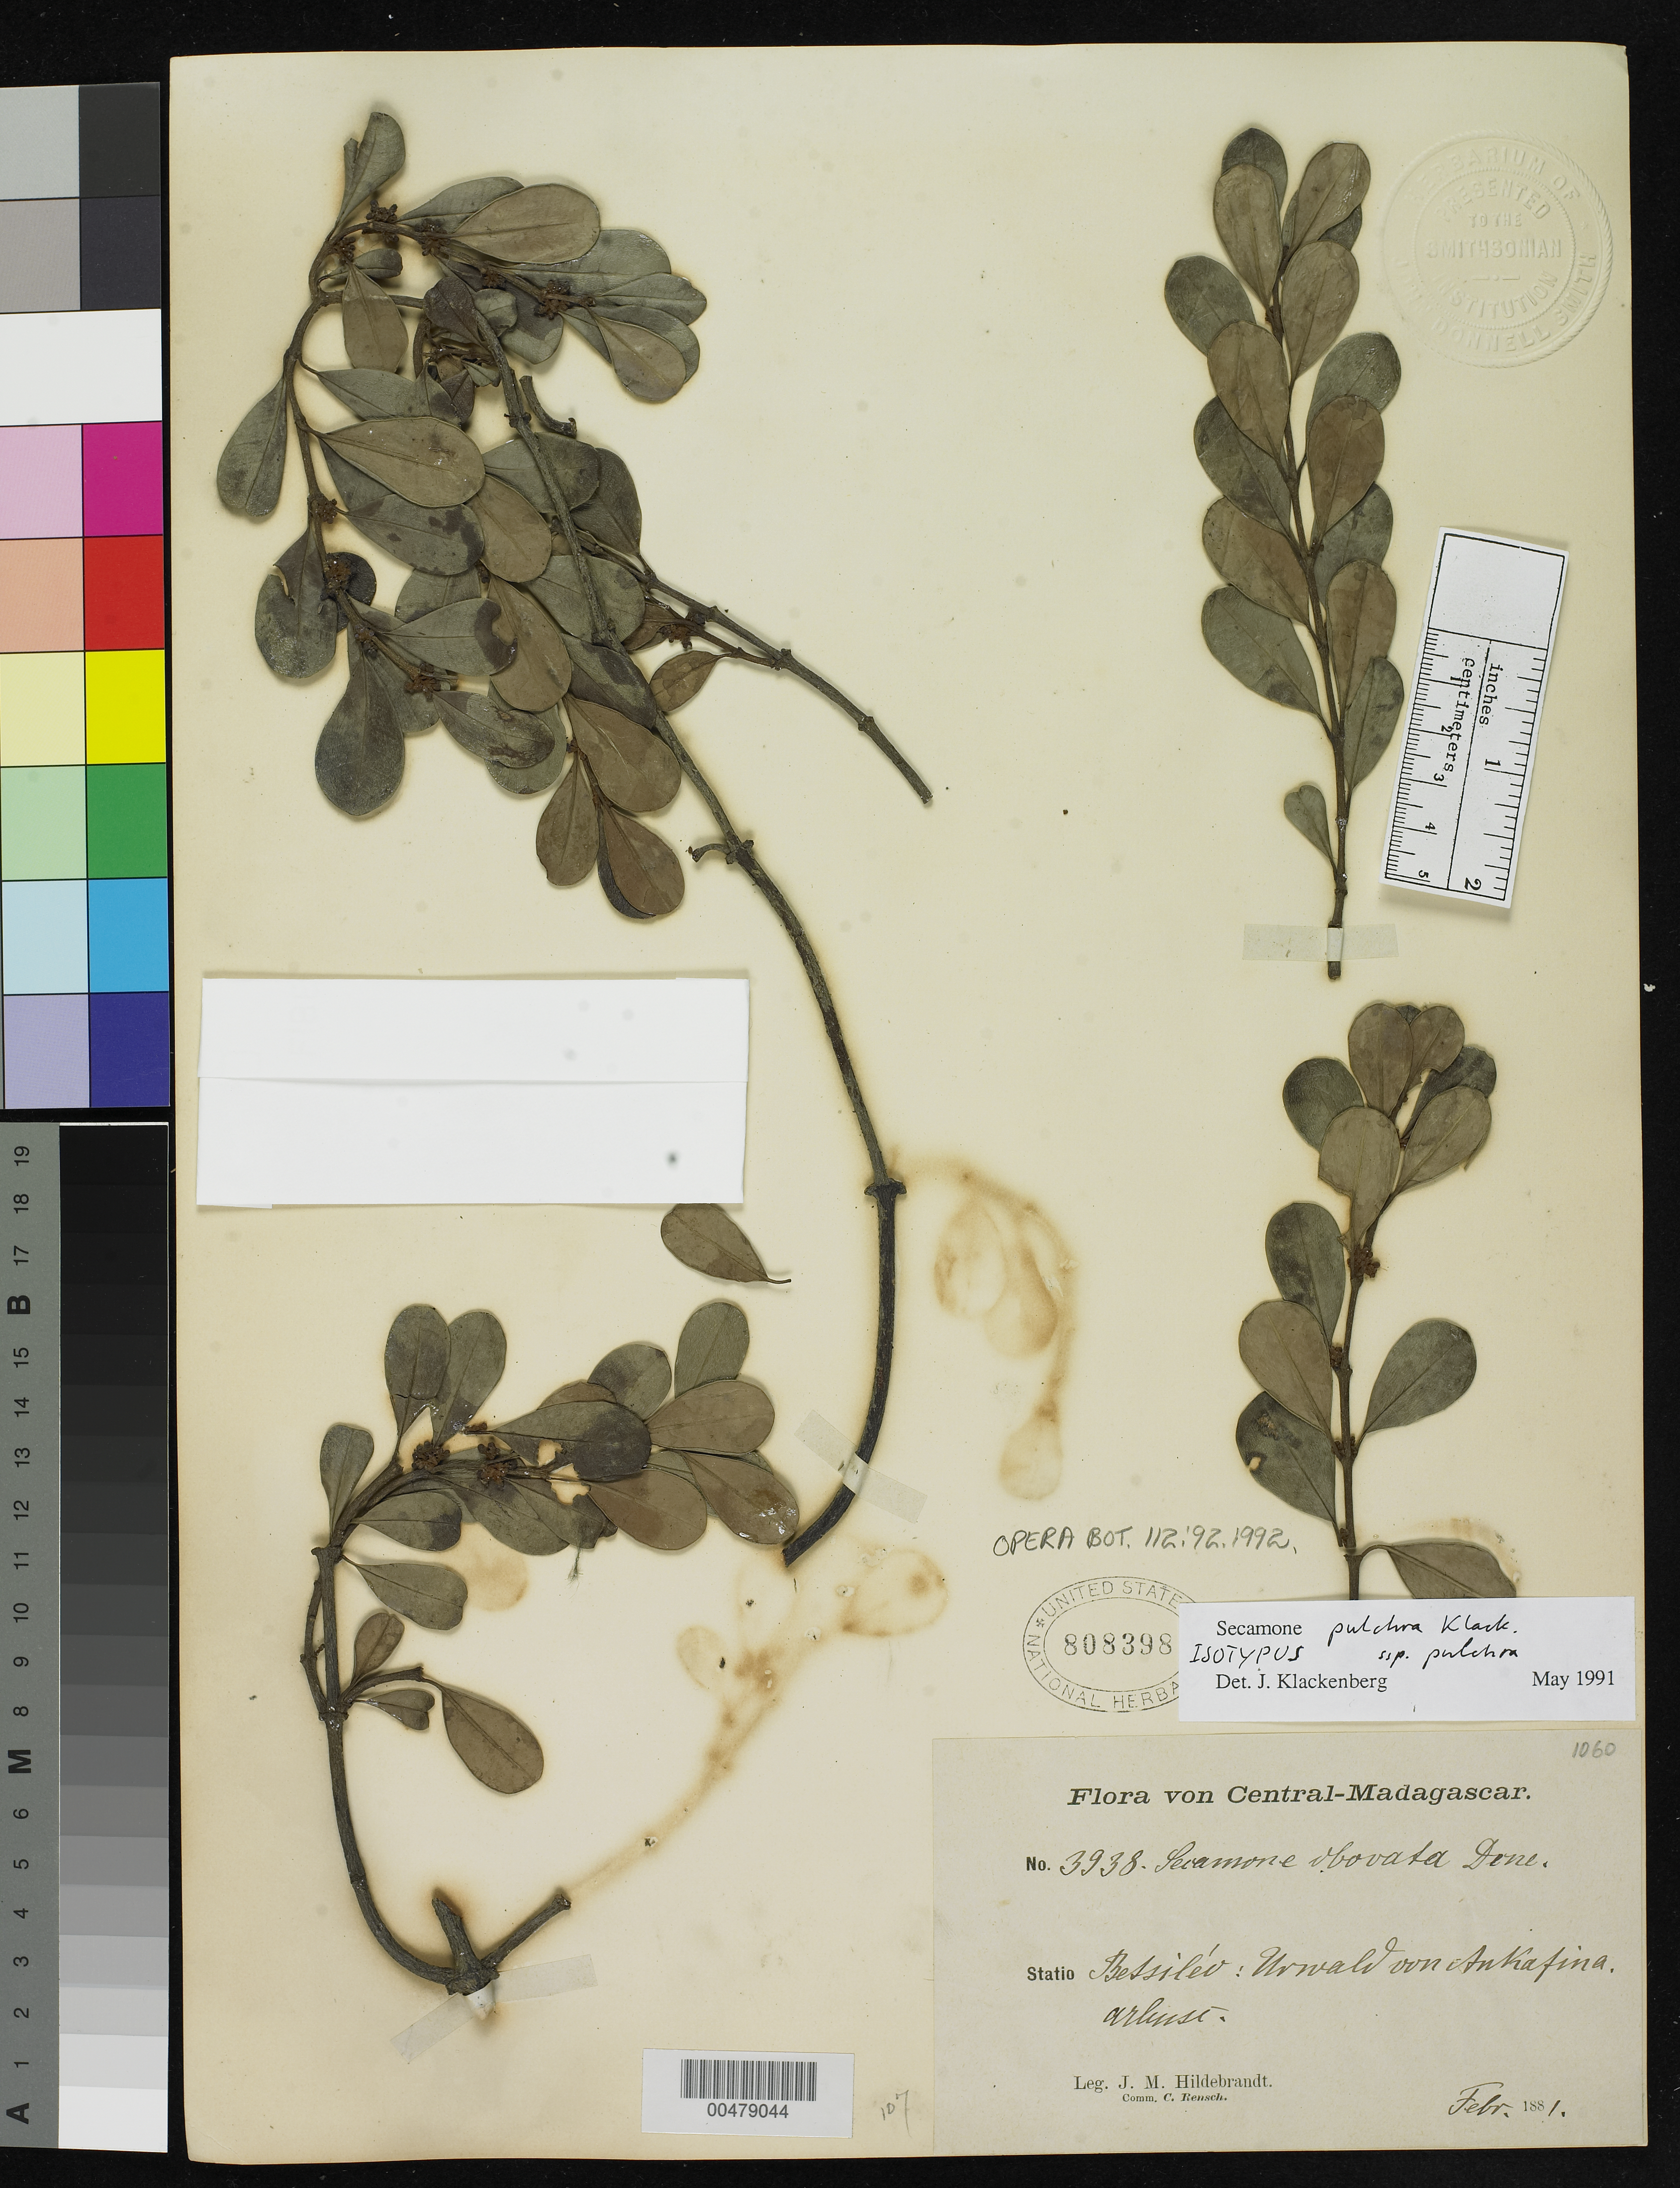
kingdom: Plantae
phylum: Tracheophyta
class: Magnoliopsida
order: Gentianales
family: Apocynaceae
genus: Secamone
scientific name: Secamone pulchra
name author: Klack.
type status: Isotype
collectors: J. Hildebrandt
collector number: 3938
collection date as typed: Feb 1881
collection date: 1881-02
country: Madagascar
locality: Bessilev, Urwald von Anthafina.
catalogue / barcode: US 808398